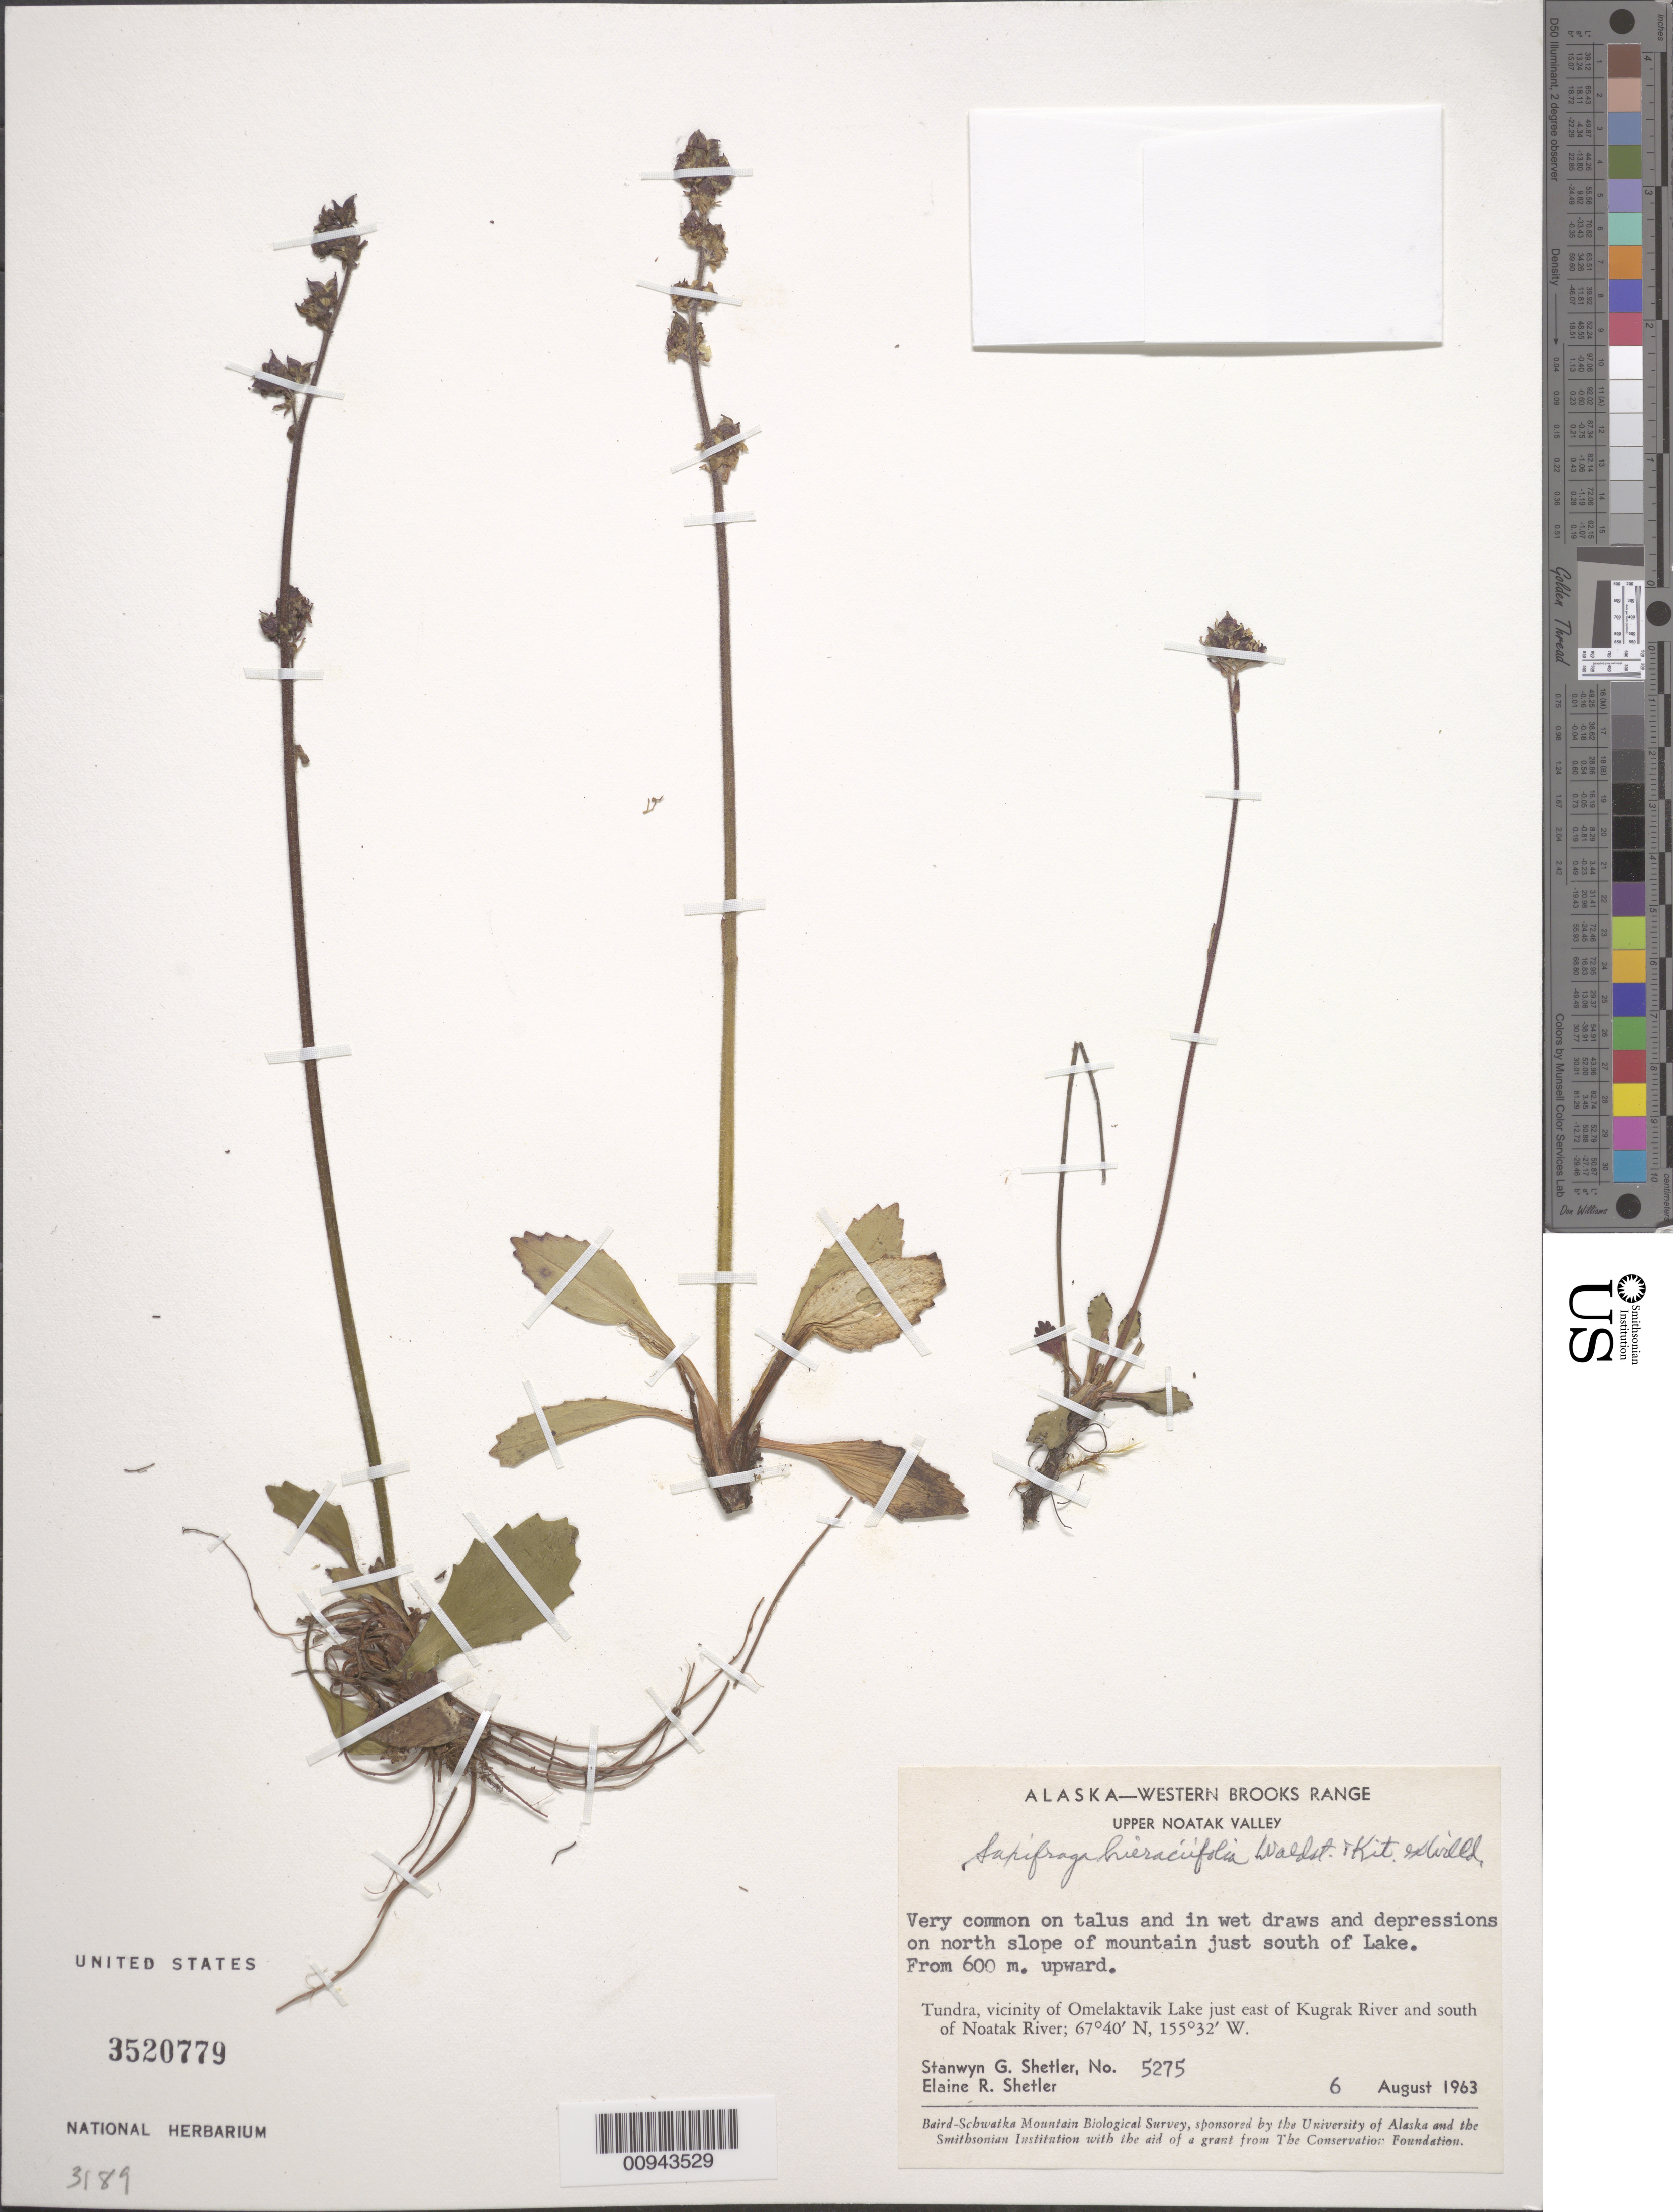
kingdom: Plantae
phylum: Tracheophyta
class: Magnoliopsida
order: Saxifragales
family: Saxifragaceae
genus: Micranthes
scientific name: Micranthes hieraciifolia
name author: (Waldst. & Kit. ex Willd.) Haw.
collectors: S. Shetler & E. R. Shetler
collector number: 5275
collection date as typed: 06 Aug 1963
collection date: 1963-08-06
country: United States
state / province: Alaska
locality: Vicinity of Omelaktavik Lake just east of Kugrak River and south of Noatak River. Western Brooks Range, Upper Noatak Valley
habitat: Tundra. Talus and in wet draws and depressions on north slope of mountain just south of Lake.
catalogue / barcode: US 3520779